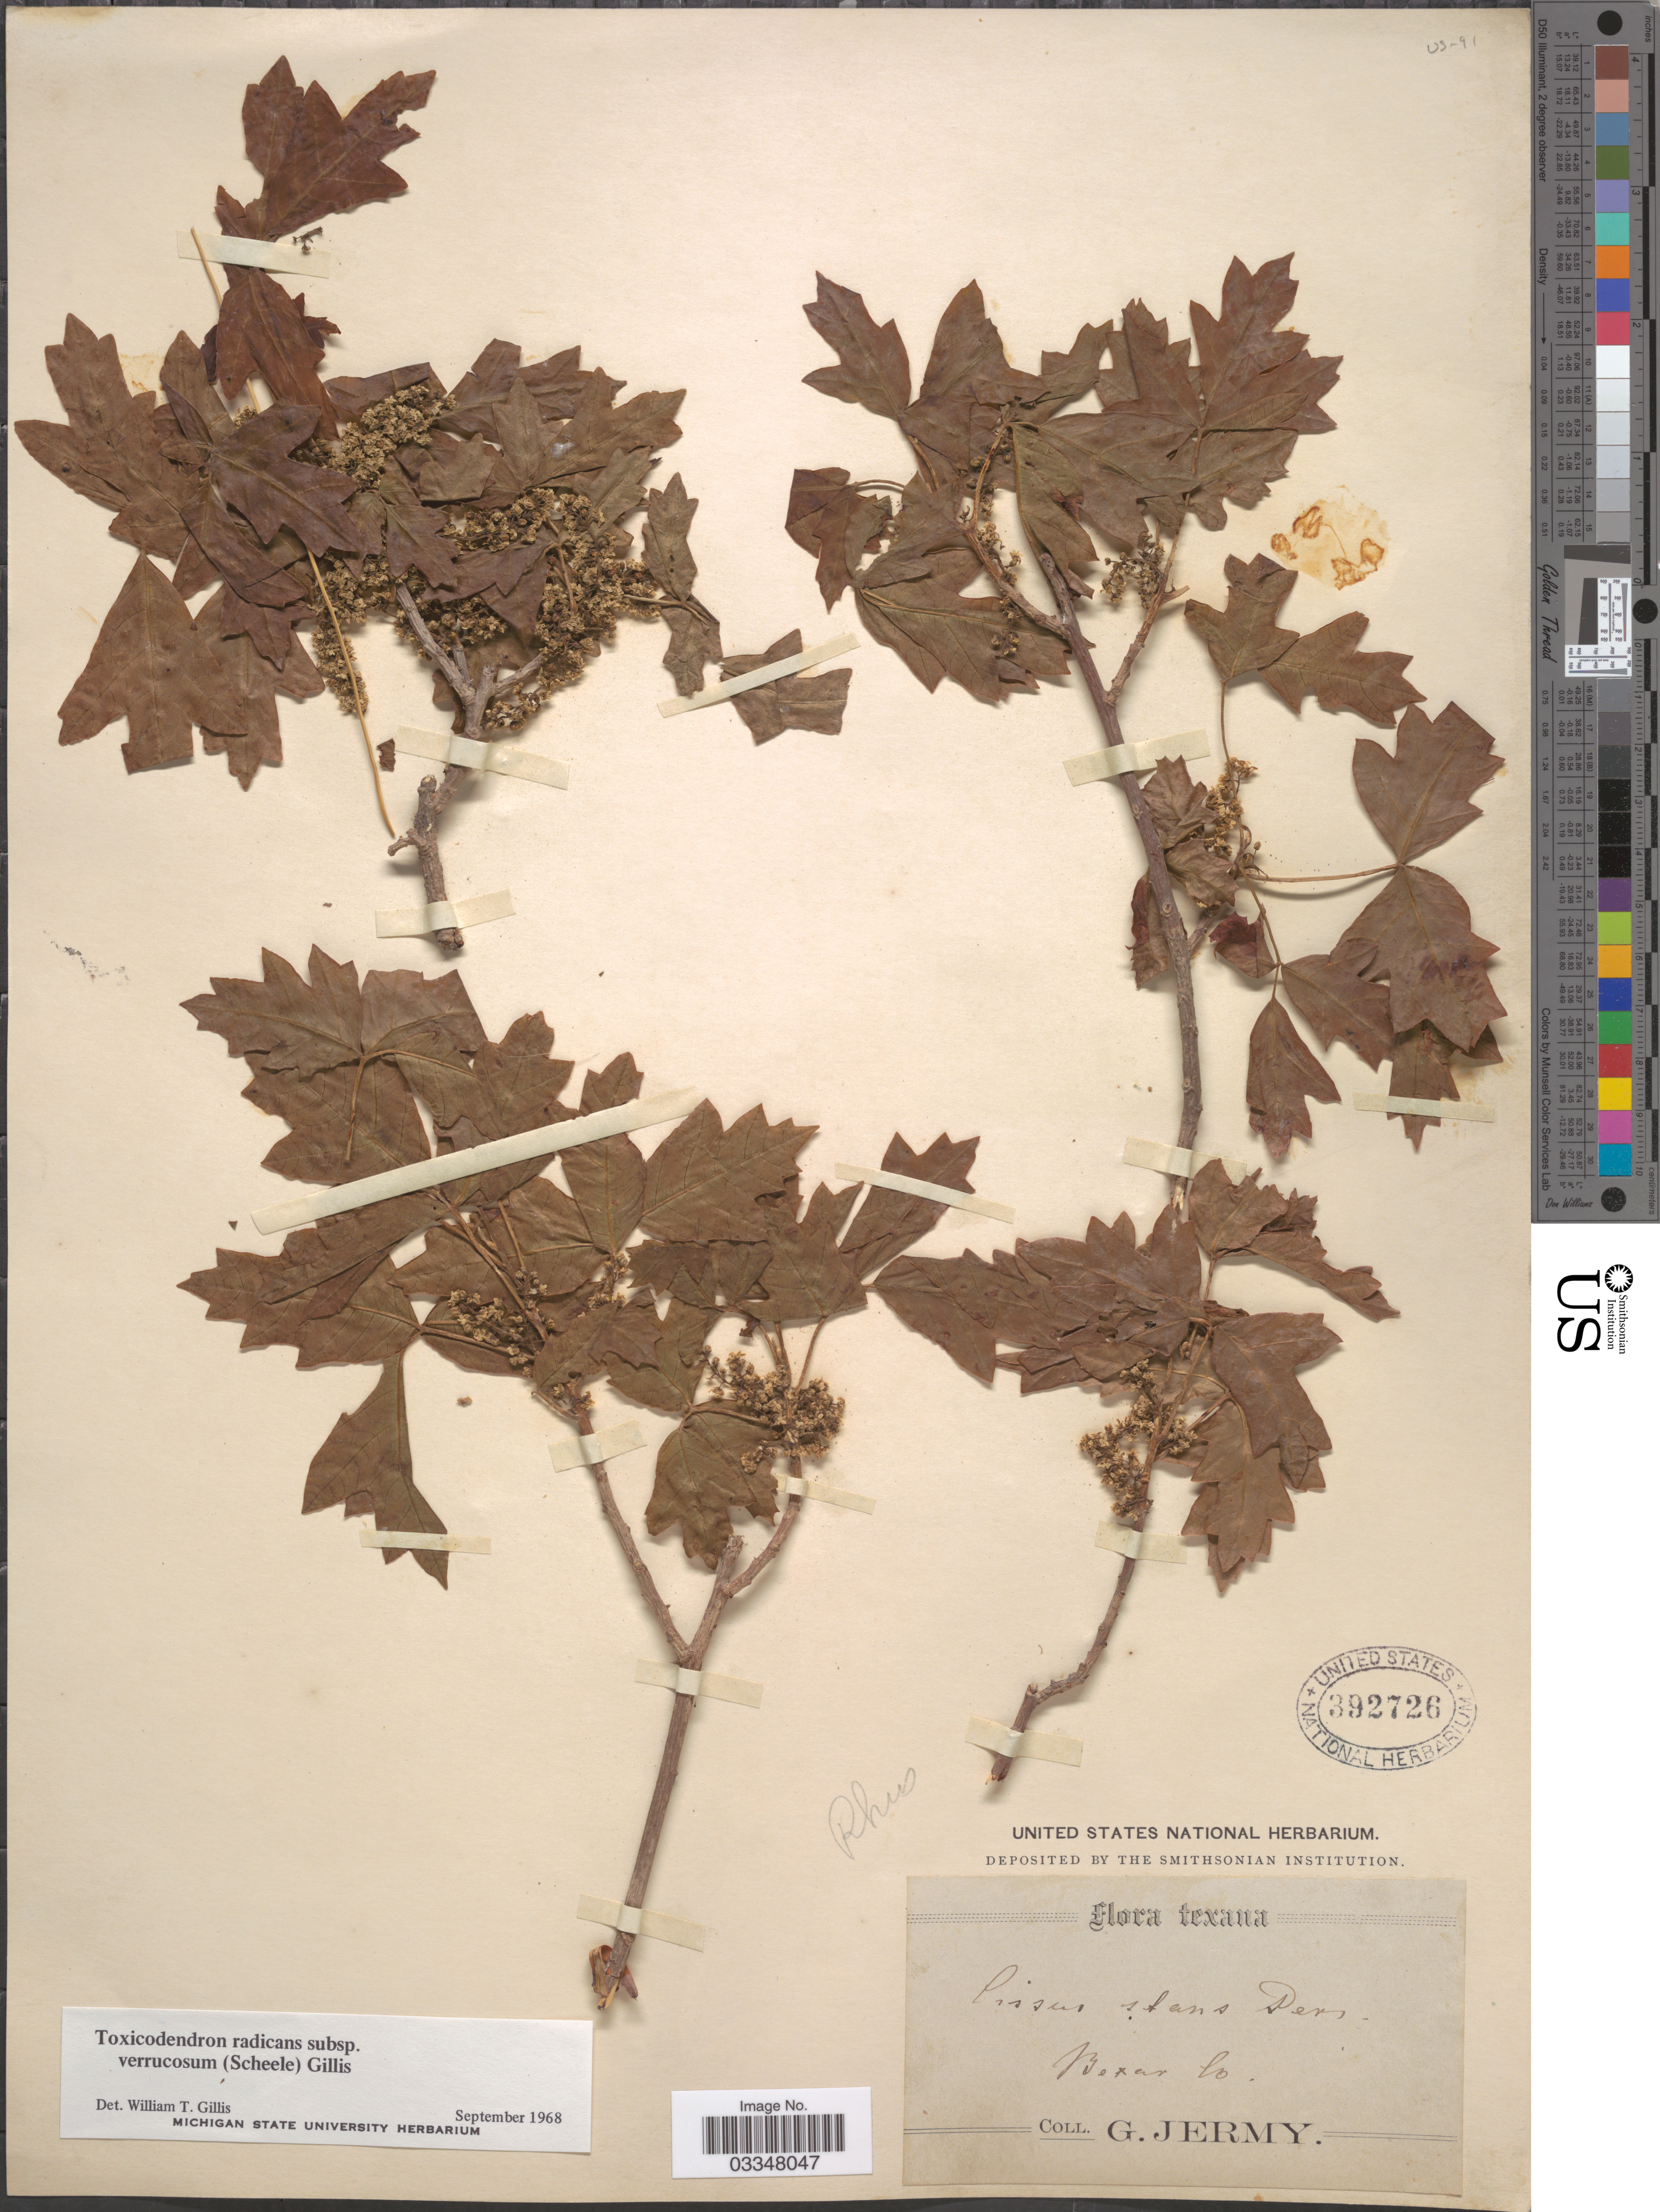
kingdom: Plantae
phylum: Tracheophyta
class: Magnoliopsida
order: Sapindales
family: Anacardiaceae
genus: Toxicodendron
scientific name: Toxicodendron radicans subsp. verrucosum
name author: (Scheele) Gillis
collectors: G. Jermy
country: United States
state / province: Texas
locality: Bexar Co.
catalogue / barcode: US 392726